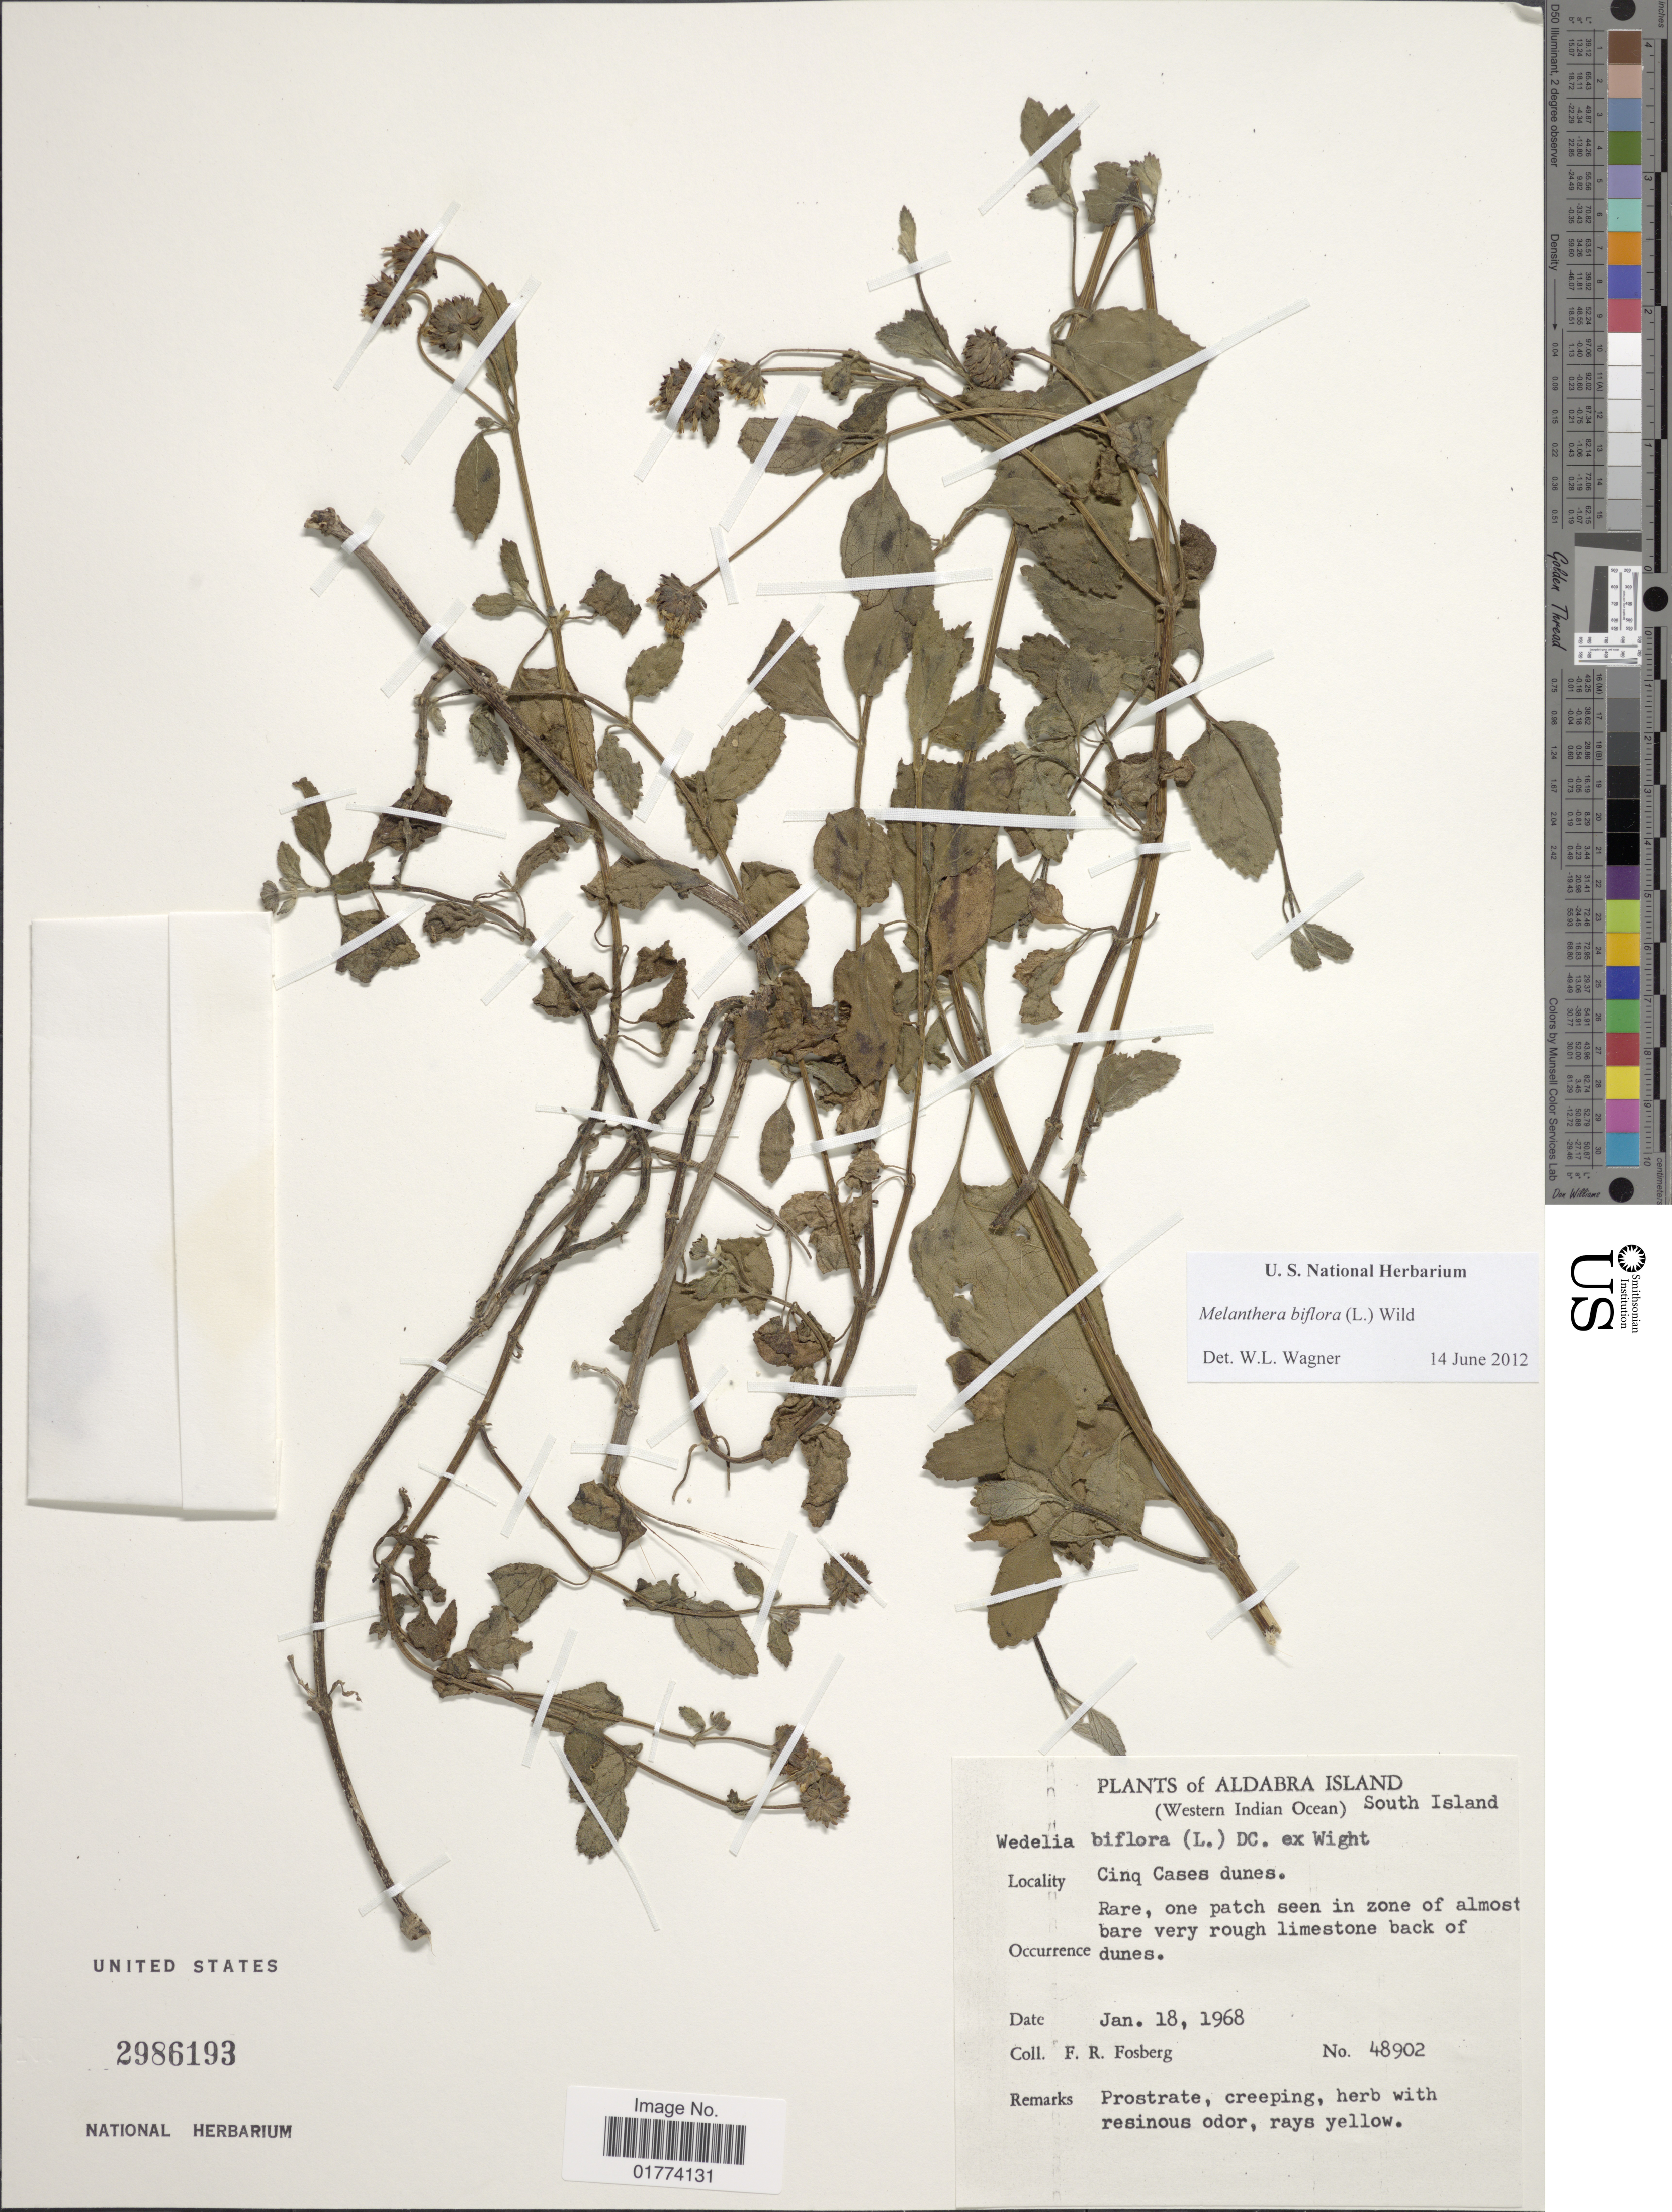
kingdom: Plantae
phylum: Tracheophyta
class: Magnoliopsida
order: Asterales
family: Asteraceae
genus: Wollastonia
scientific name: Wollastonia biflora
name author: (L.) DC.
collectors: F. R. Fosberg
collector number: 48902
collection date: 1968-01-18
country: Seychelles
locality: Aldabra Island (Western Induan Ocean), South Island, Cinq Cases dunes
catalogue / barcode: US 2986193